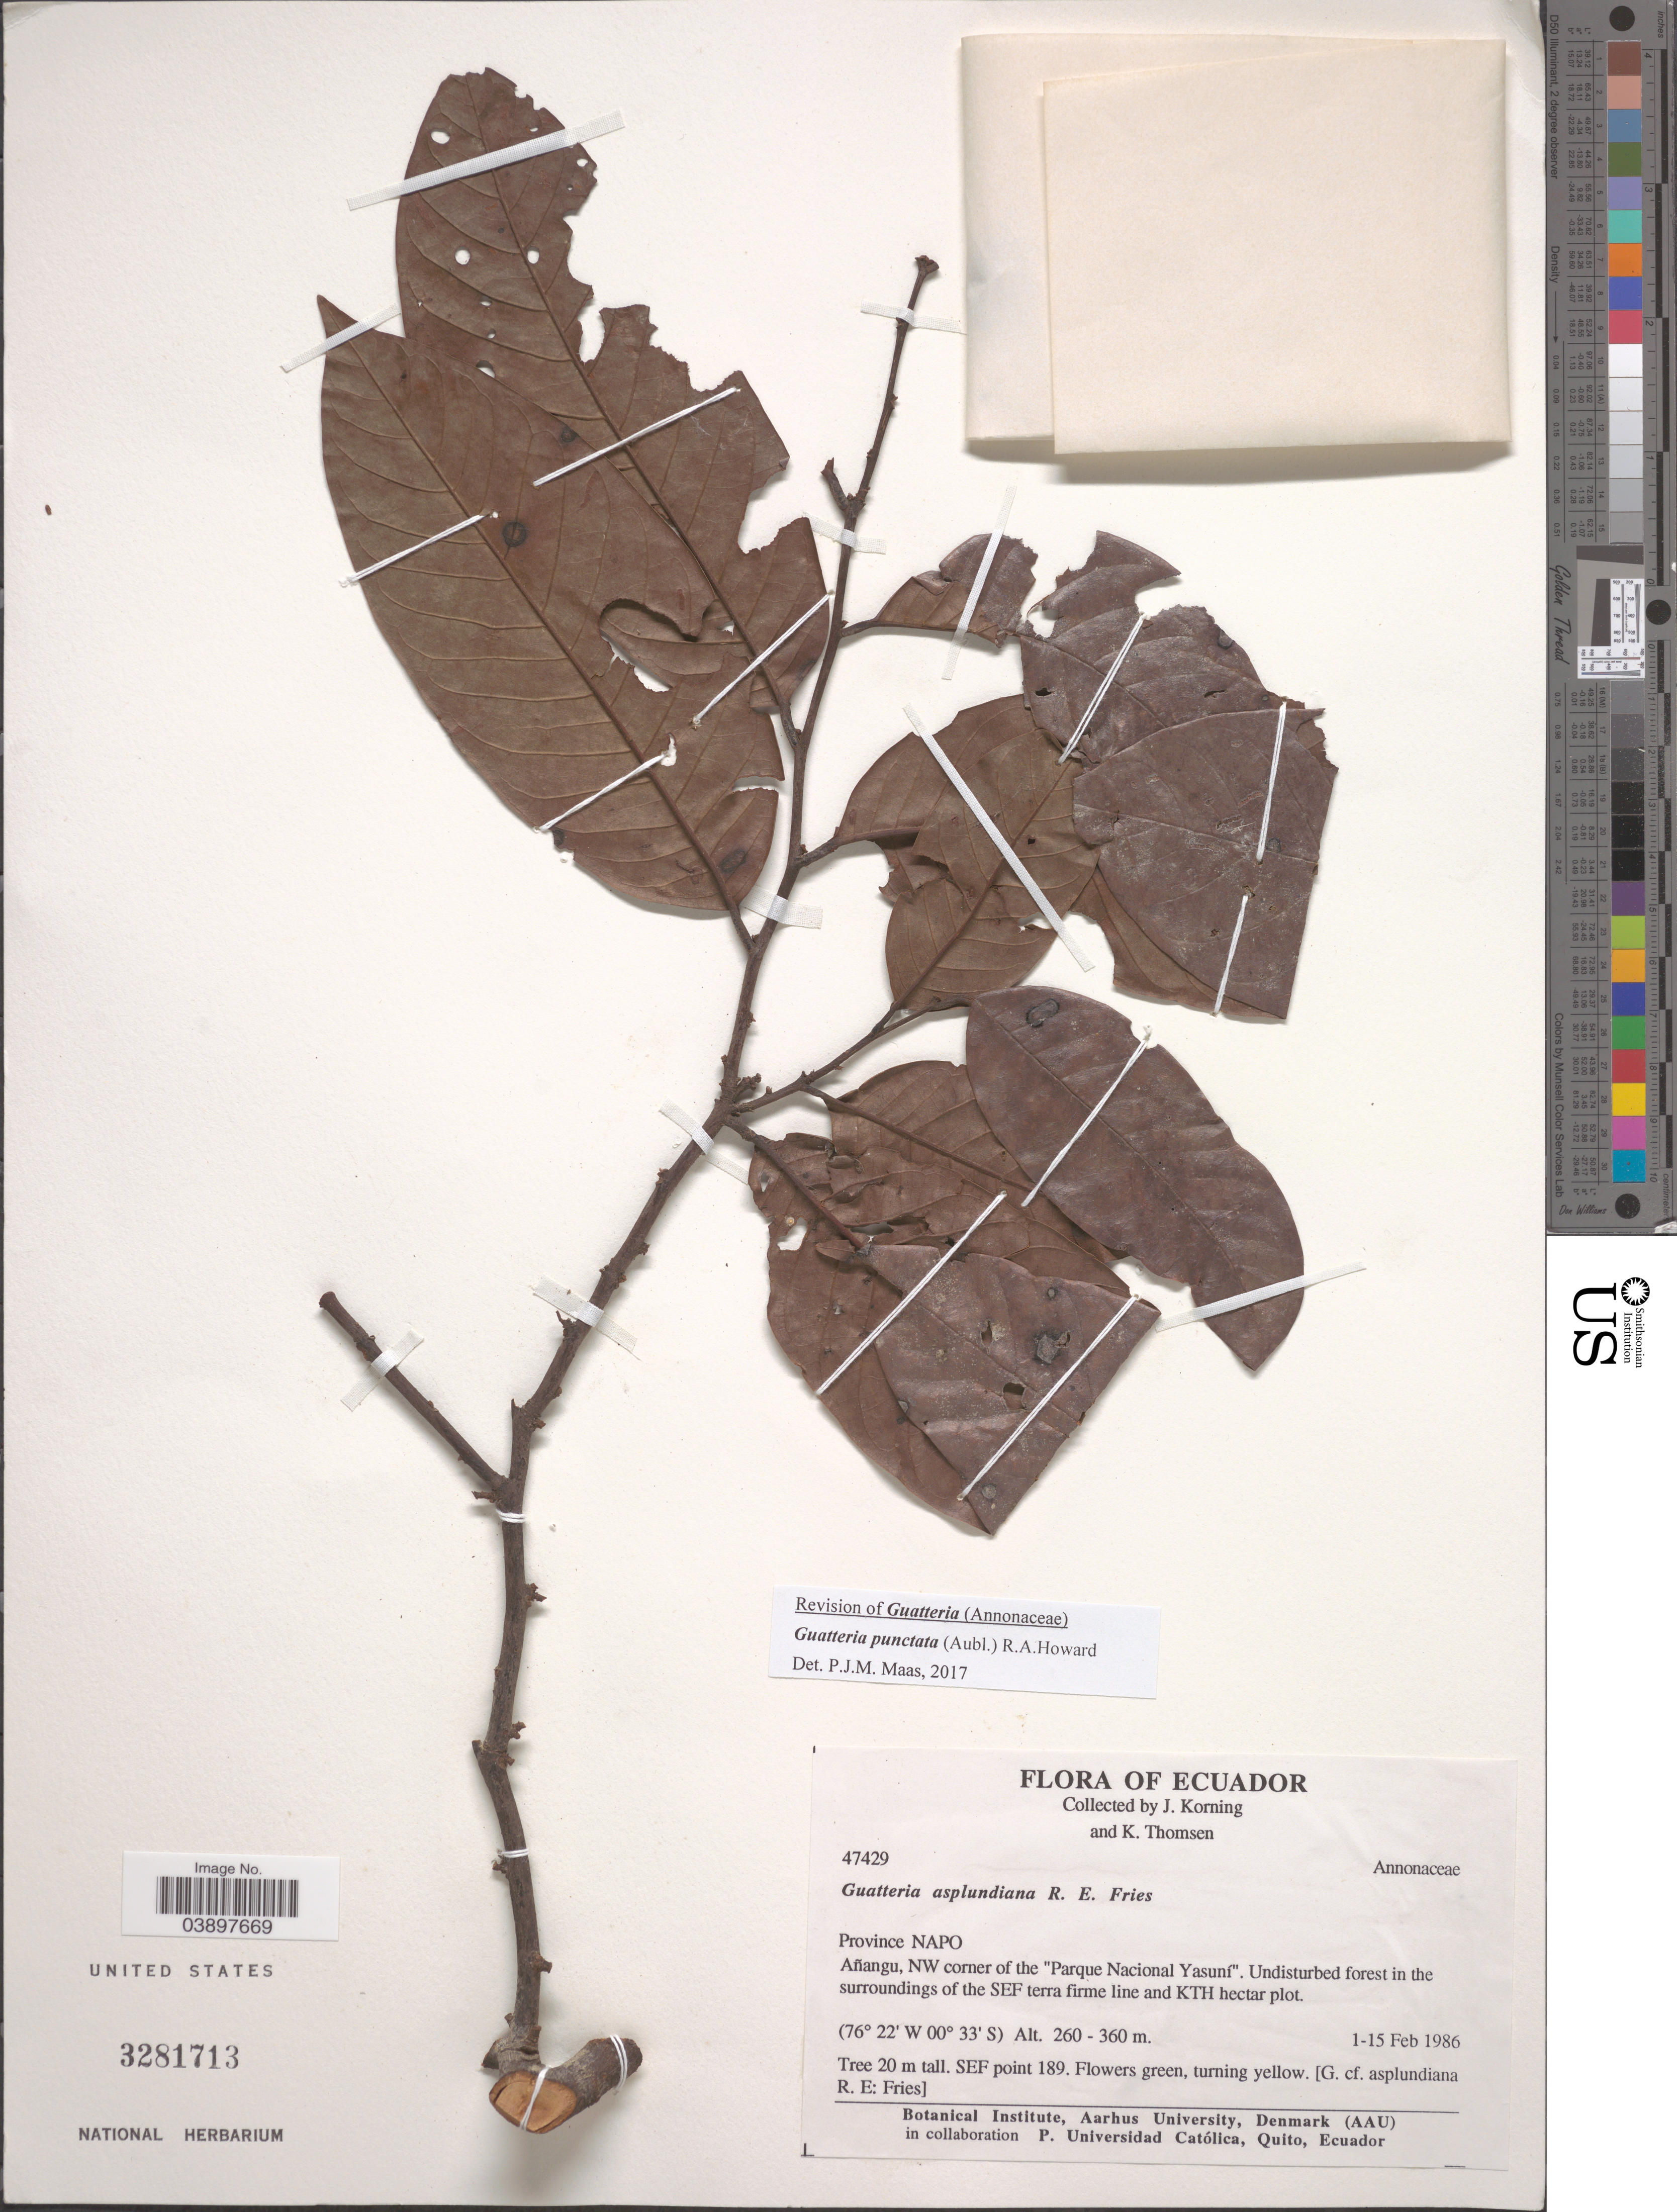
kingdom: Plantae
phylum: Tracheophyta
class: Magnoliopsida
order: Magnoliales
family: Annonaceae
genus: Guatteria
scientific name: Guatteria punctata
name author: (Aubl.) R.A. Howard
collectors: J. Korning & K. Thomsen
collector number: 47429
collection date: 1986-02-01/1986-02-15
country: Ecuador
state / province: Napo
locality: Añangu, NW corner of the "Parque Nacional Yasuní". Undisturbed forest in the surrounding of the SEF terra firme line and KTH hectar plot.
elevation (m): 260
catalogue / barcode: US 3281713